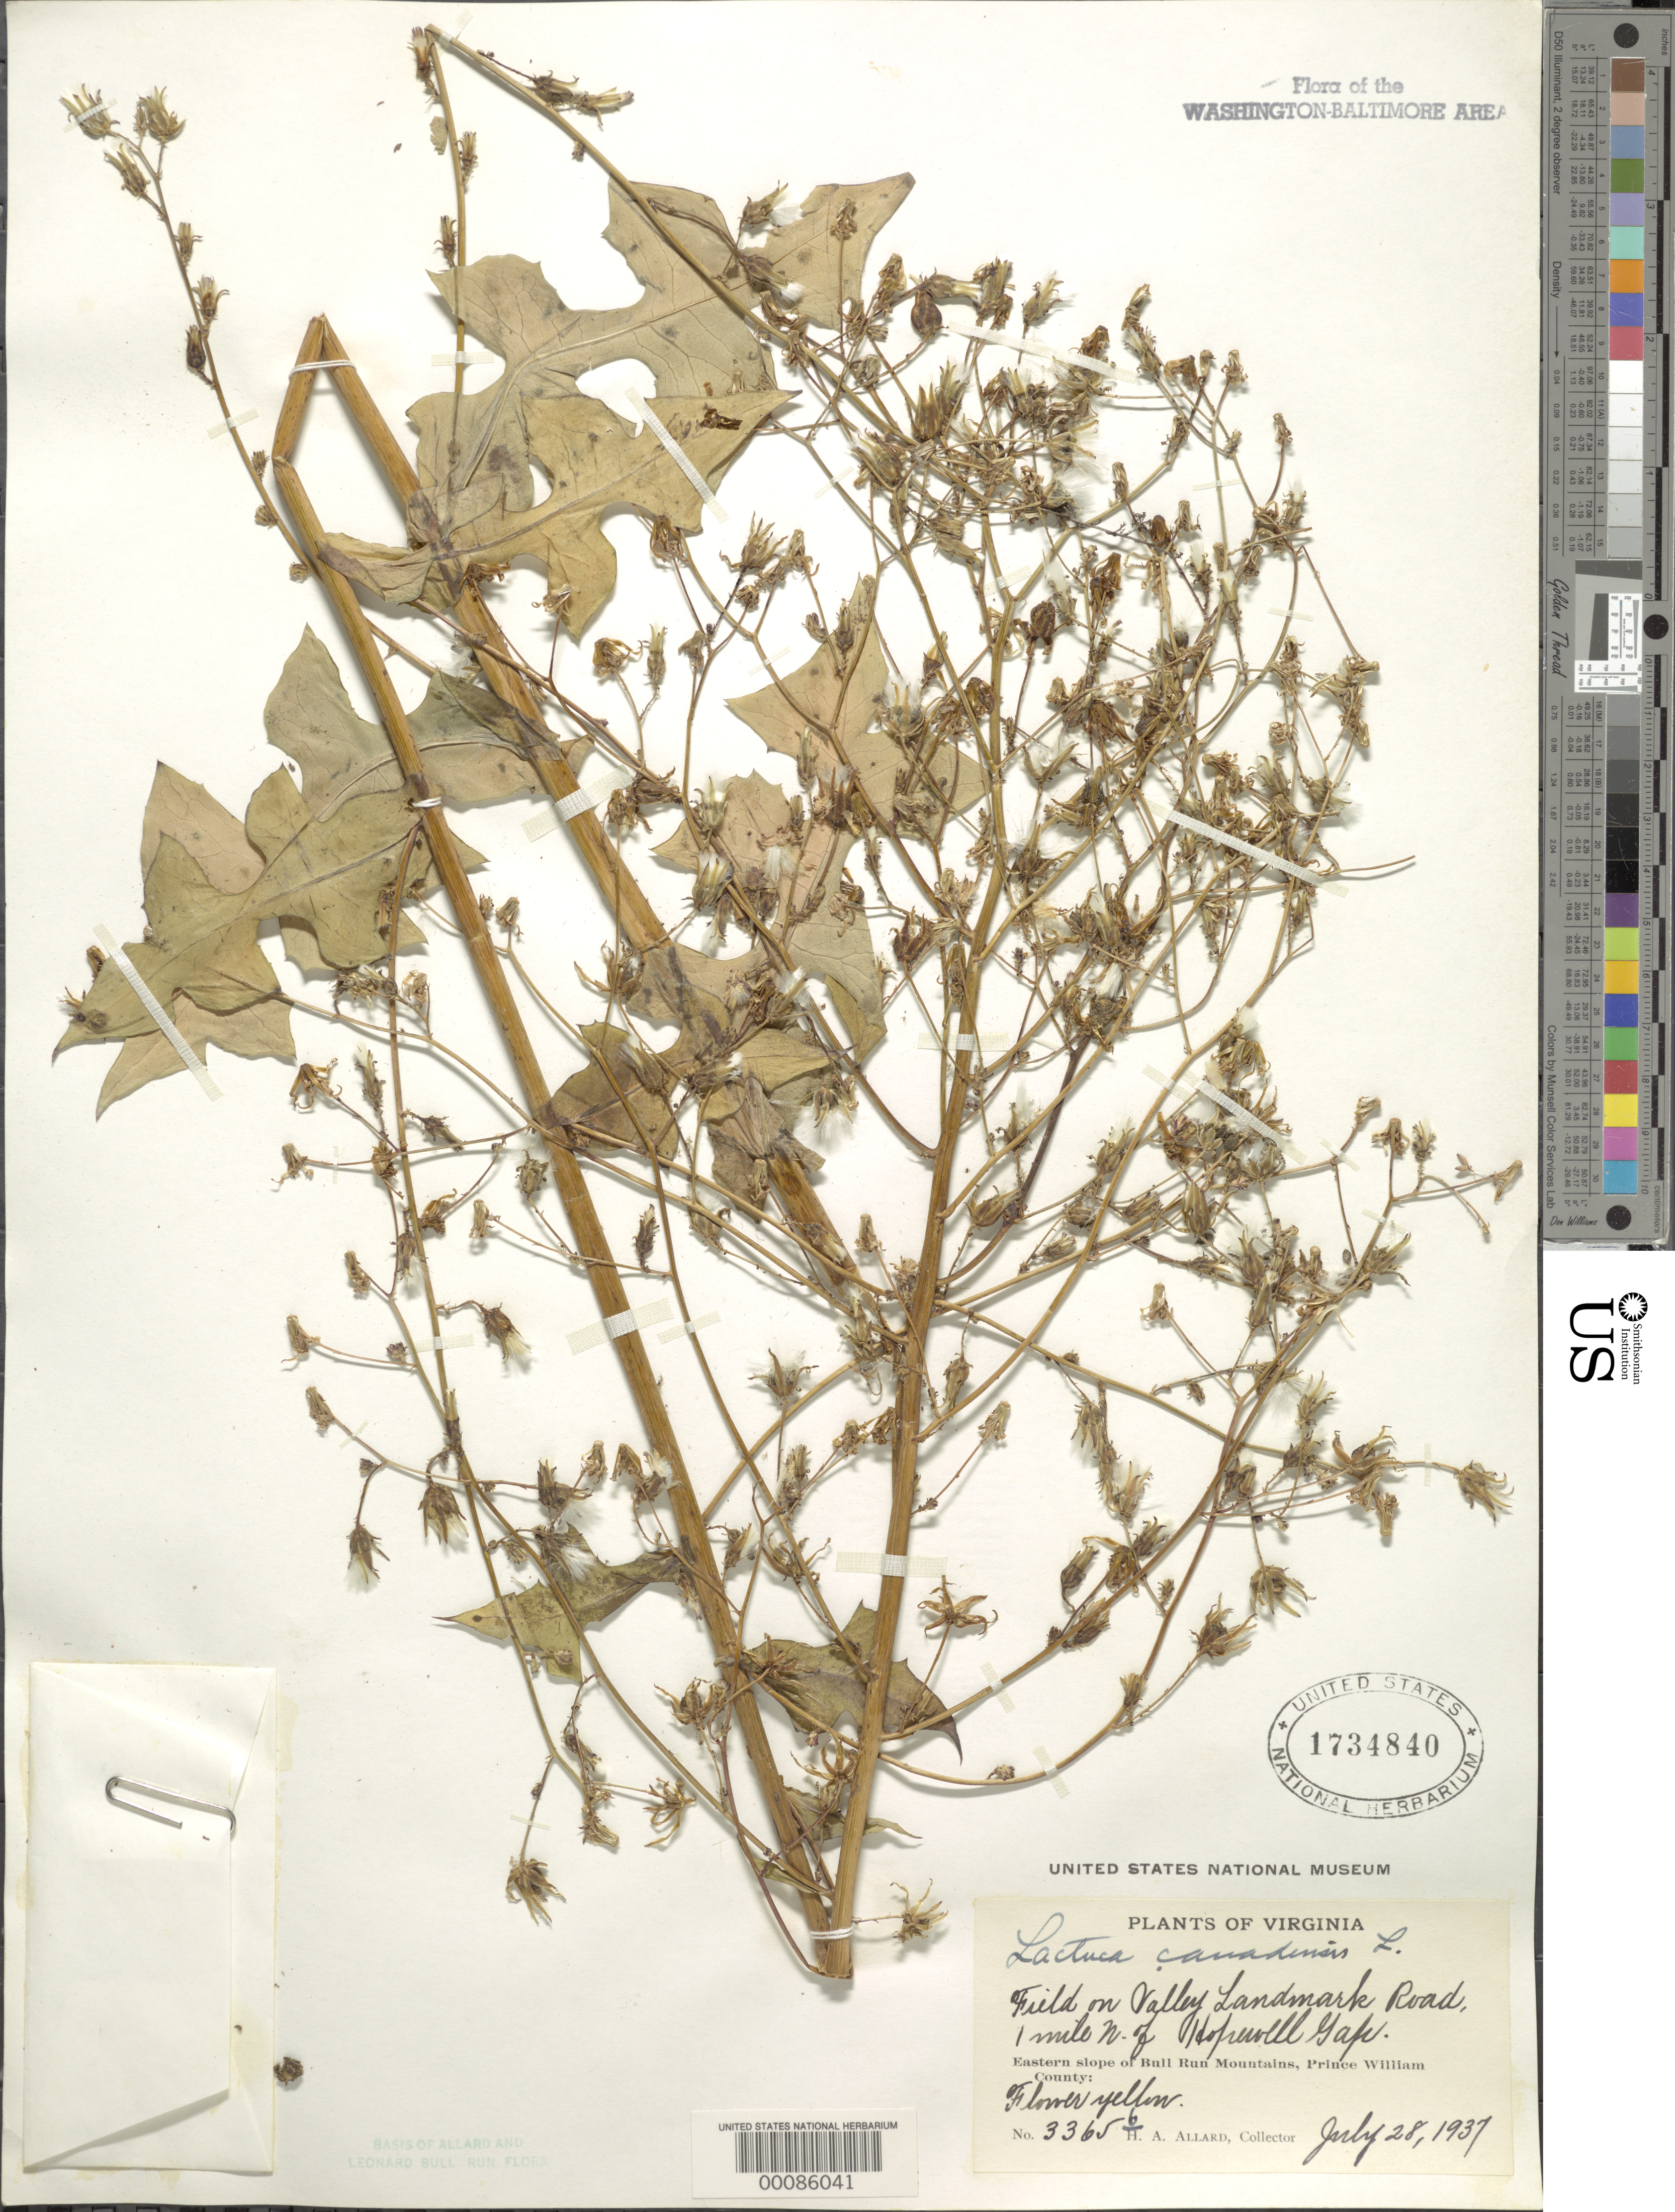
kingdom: Plantae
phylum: Tracheophyta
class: Magnoliopsida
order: Asterales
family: Asteraceae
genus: Lactuca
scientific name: Lactuca canadensis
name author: L.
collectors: H. A. Allard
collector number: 3365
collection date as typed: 28 Jul 1937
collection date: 1937-07-28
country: United States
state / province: Virginia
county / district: Prince William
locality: North of Hopewell Gap Valley Landmark Road eastern slope of Bull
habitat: Field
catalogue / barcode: US 1734840